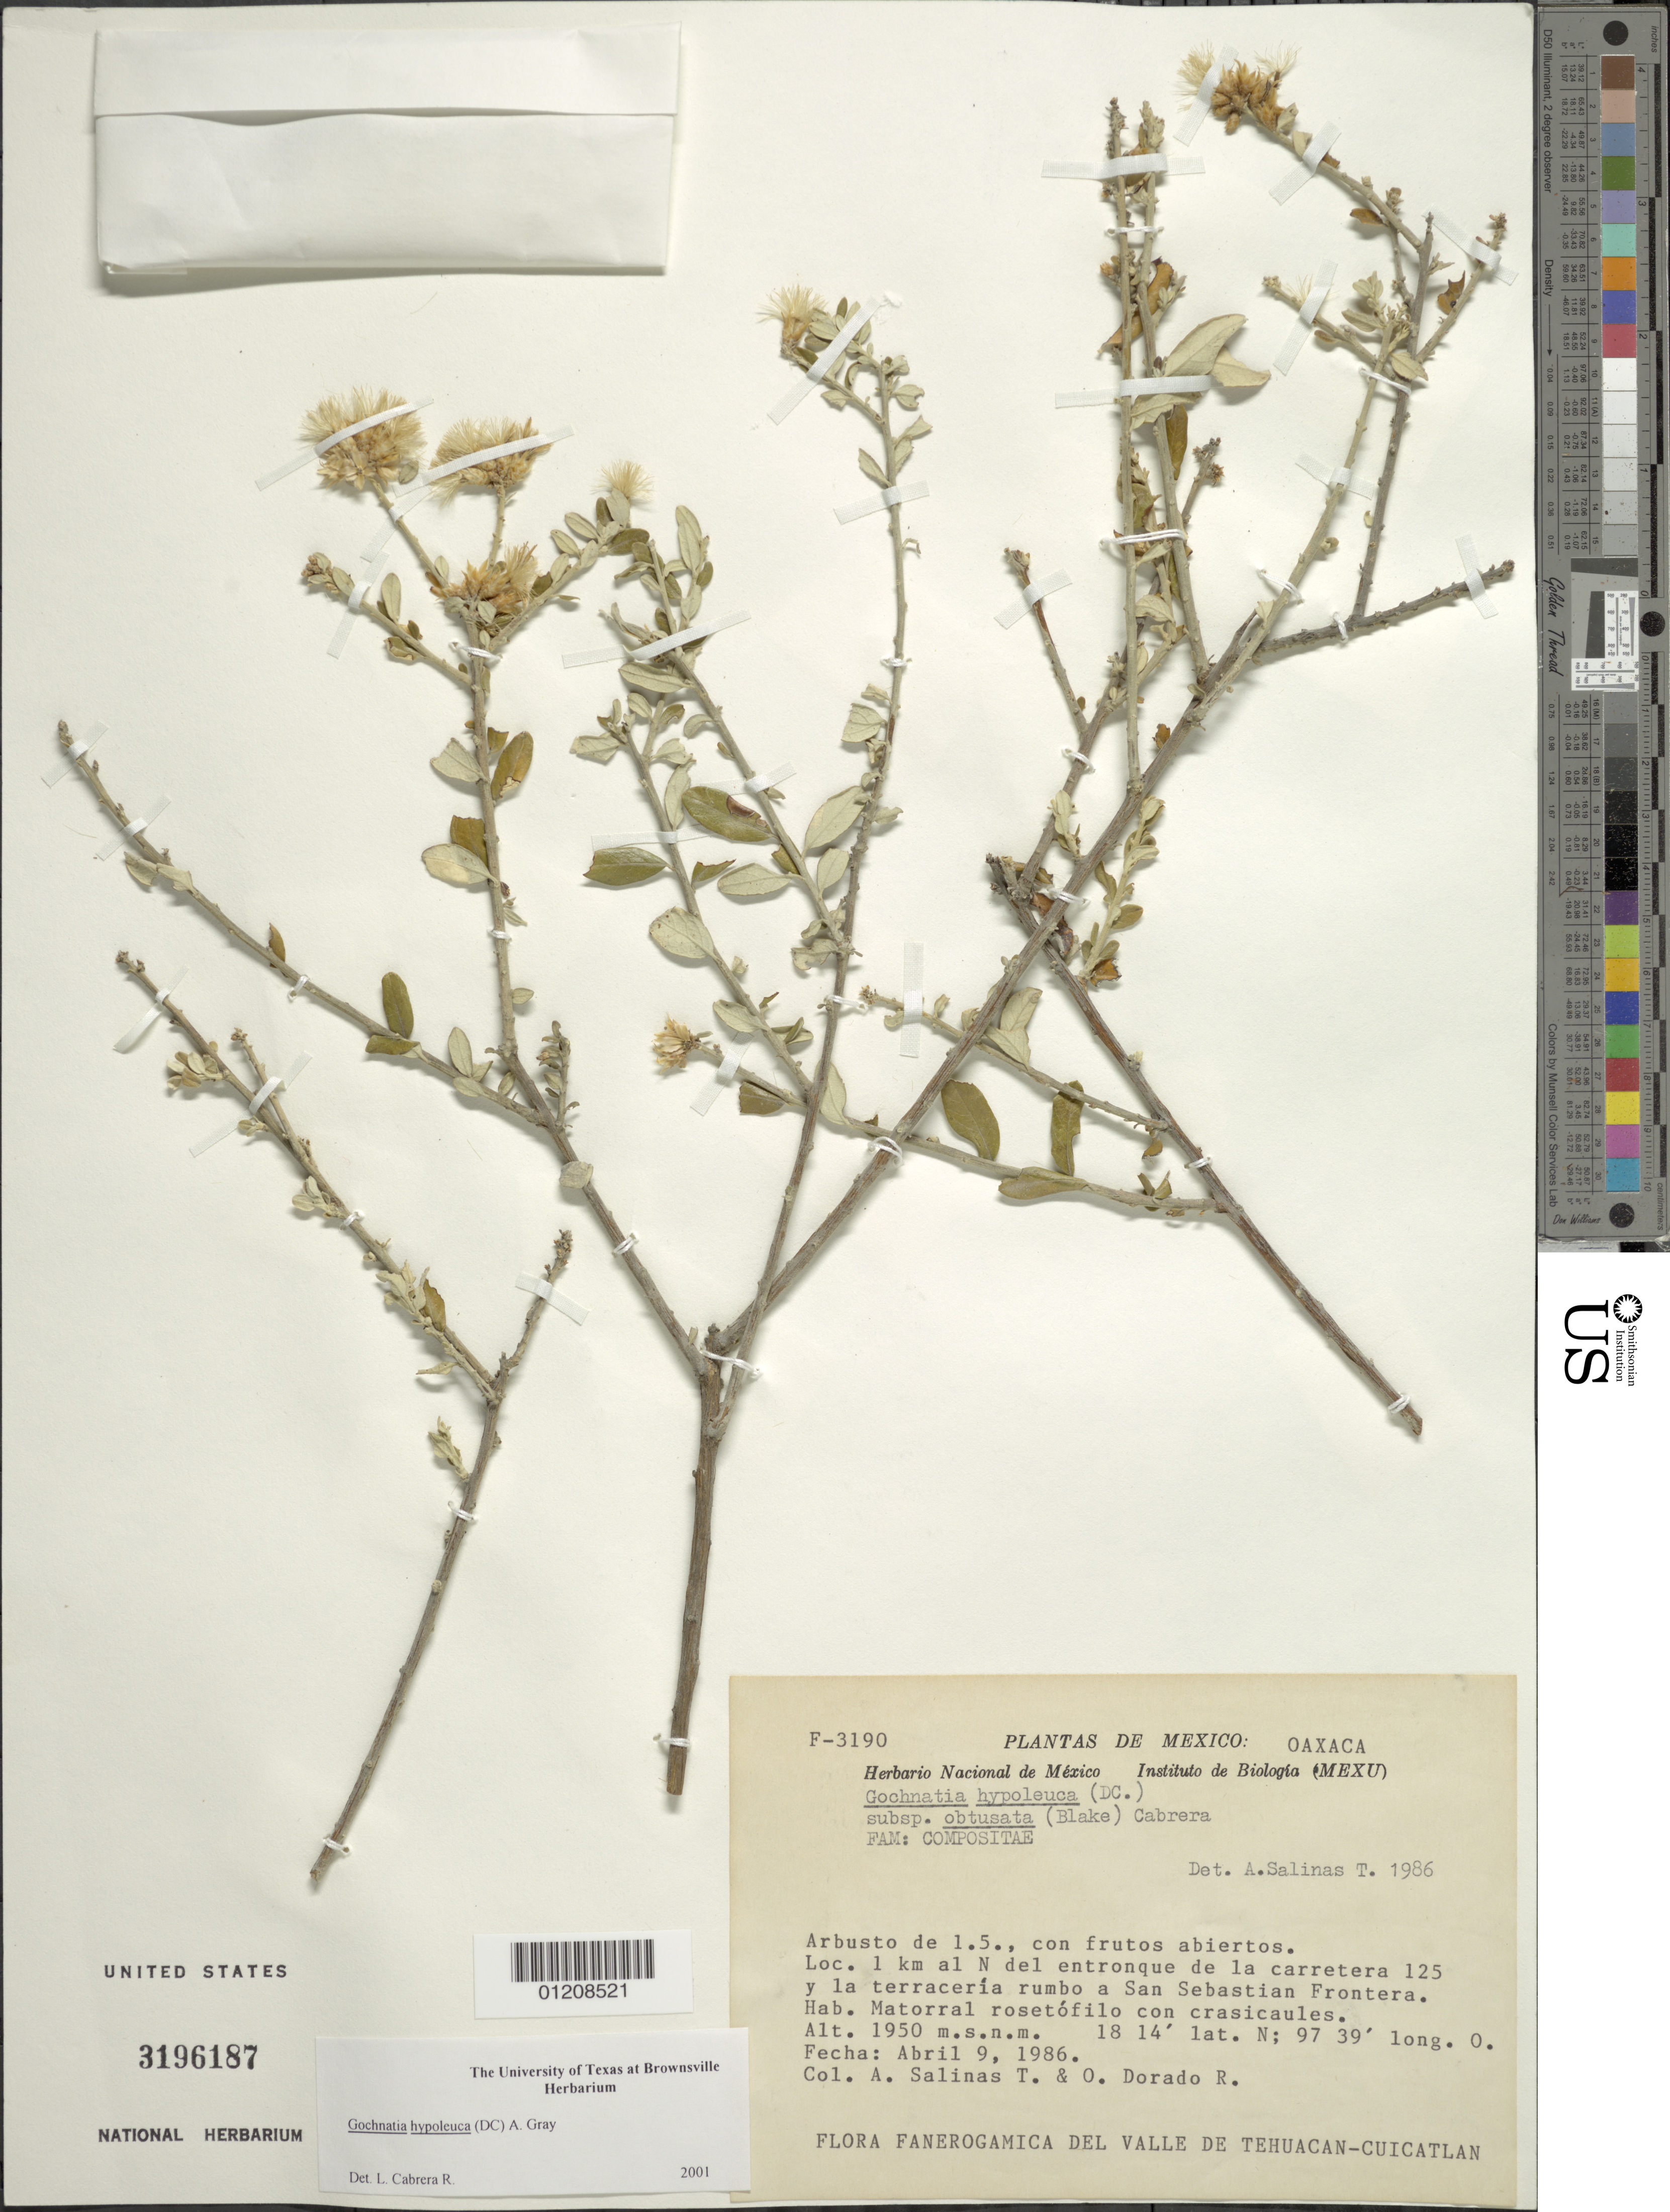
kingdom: Plantae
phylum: Tracheophyta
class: Magnoliopsida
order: Asterales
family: Asteraceae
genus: Gochnatia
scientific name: Gochnatia obtusata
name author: S.F. Blake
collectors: A. Salinas T.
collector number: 3190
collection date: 1986-04-09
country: Mexico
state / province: Oaxaca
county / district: Huajuapan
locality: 1 km al N del entronque de la carretera 125 y la terracería rumbo a San Sebastian Frontera.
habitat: Matorral rosetófilo con crasicaules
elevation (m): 1950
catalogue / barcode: US 3196187